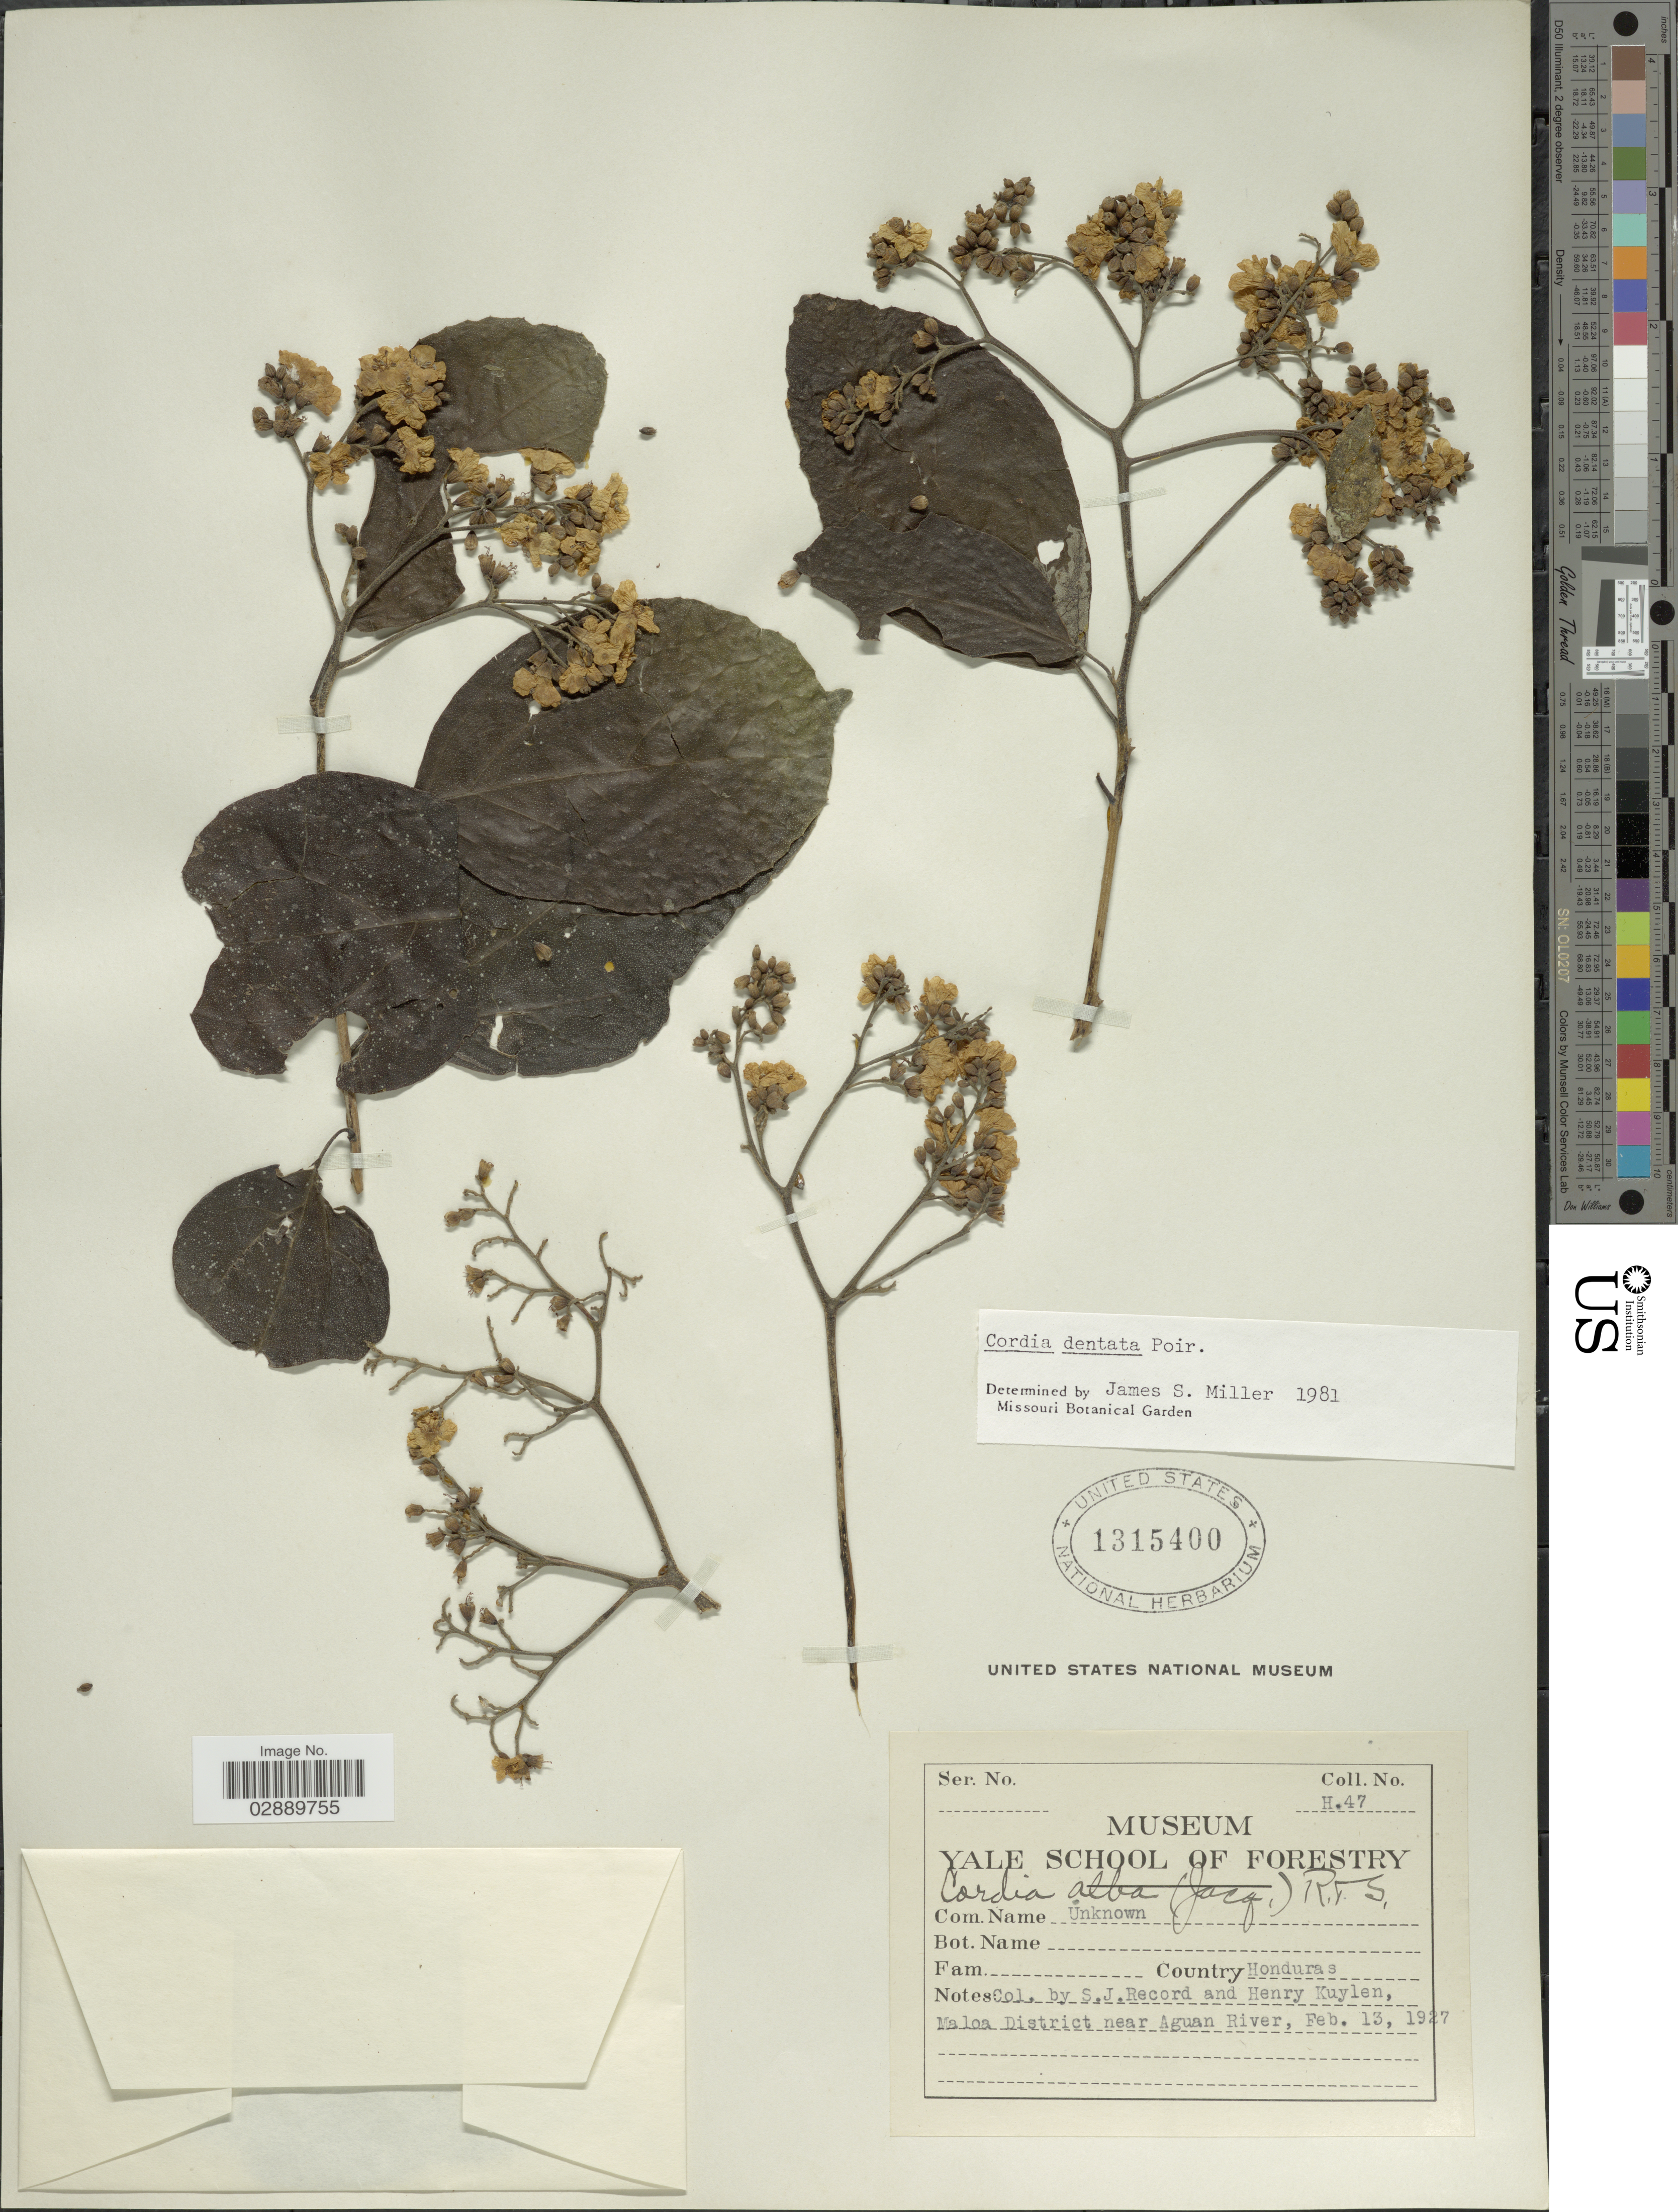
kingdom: Plantae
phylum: Tracheophyta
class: Magnoliopsida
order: Boraginales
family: Cordiaceae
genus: Cordia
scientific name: Cordia dentata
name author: Poir.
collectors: S. J. Record & H. Kuylen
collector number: H.47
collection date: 1927-02-13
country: Honduras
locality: Maloa District near Aguan River.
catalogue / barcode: US 1315400